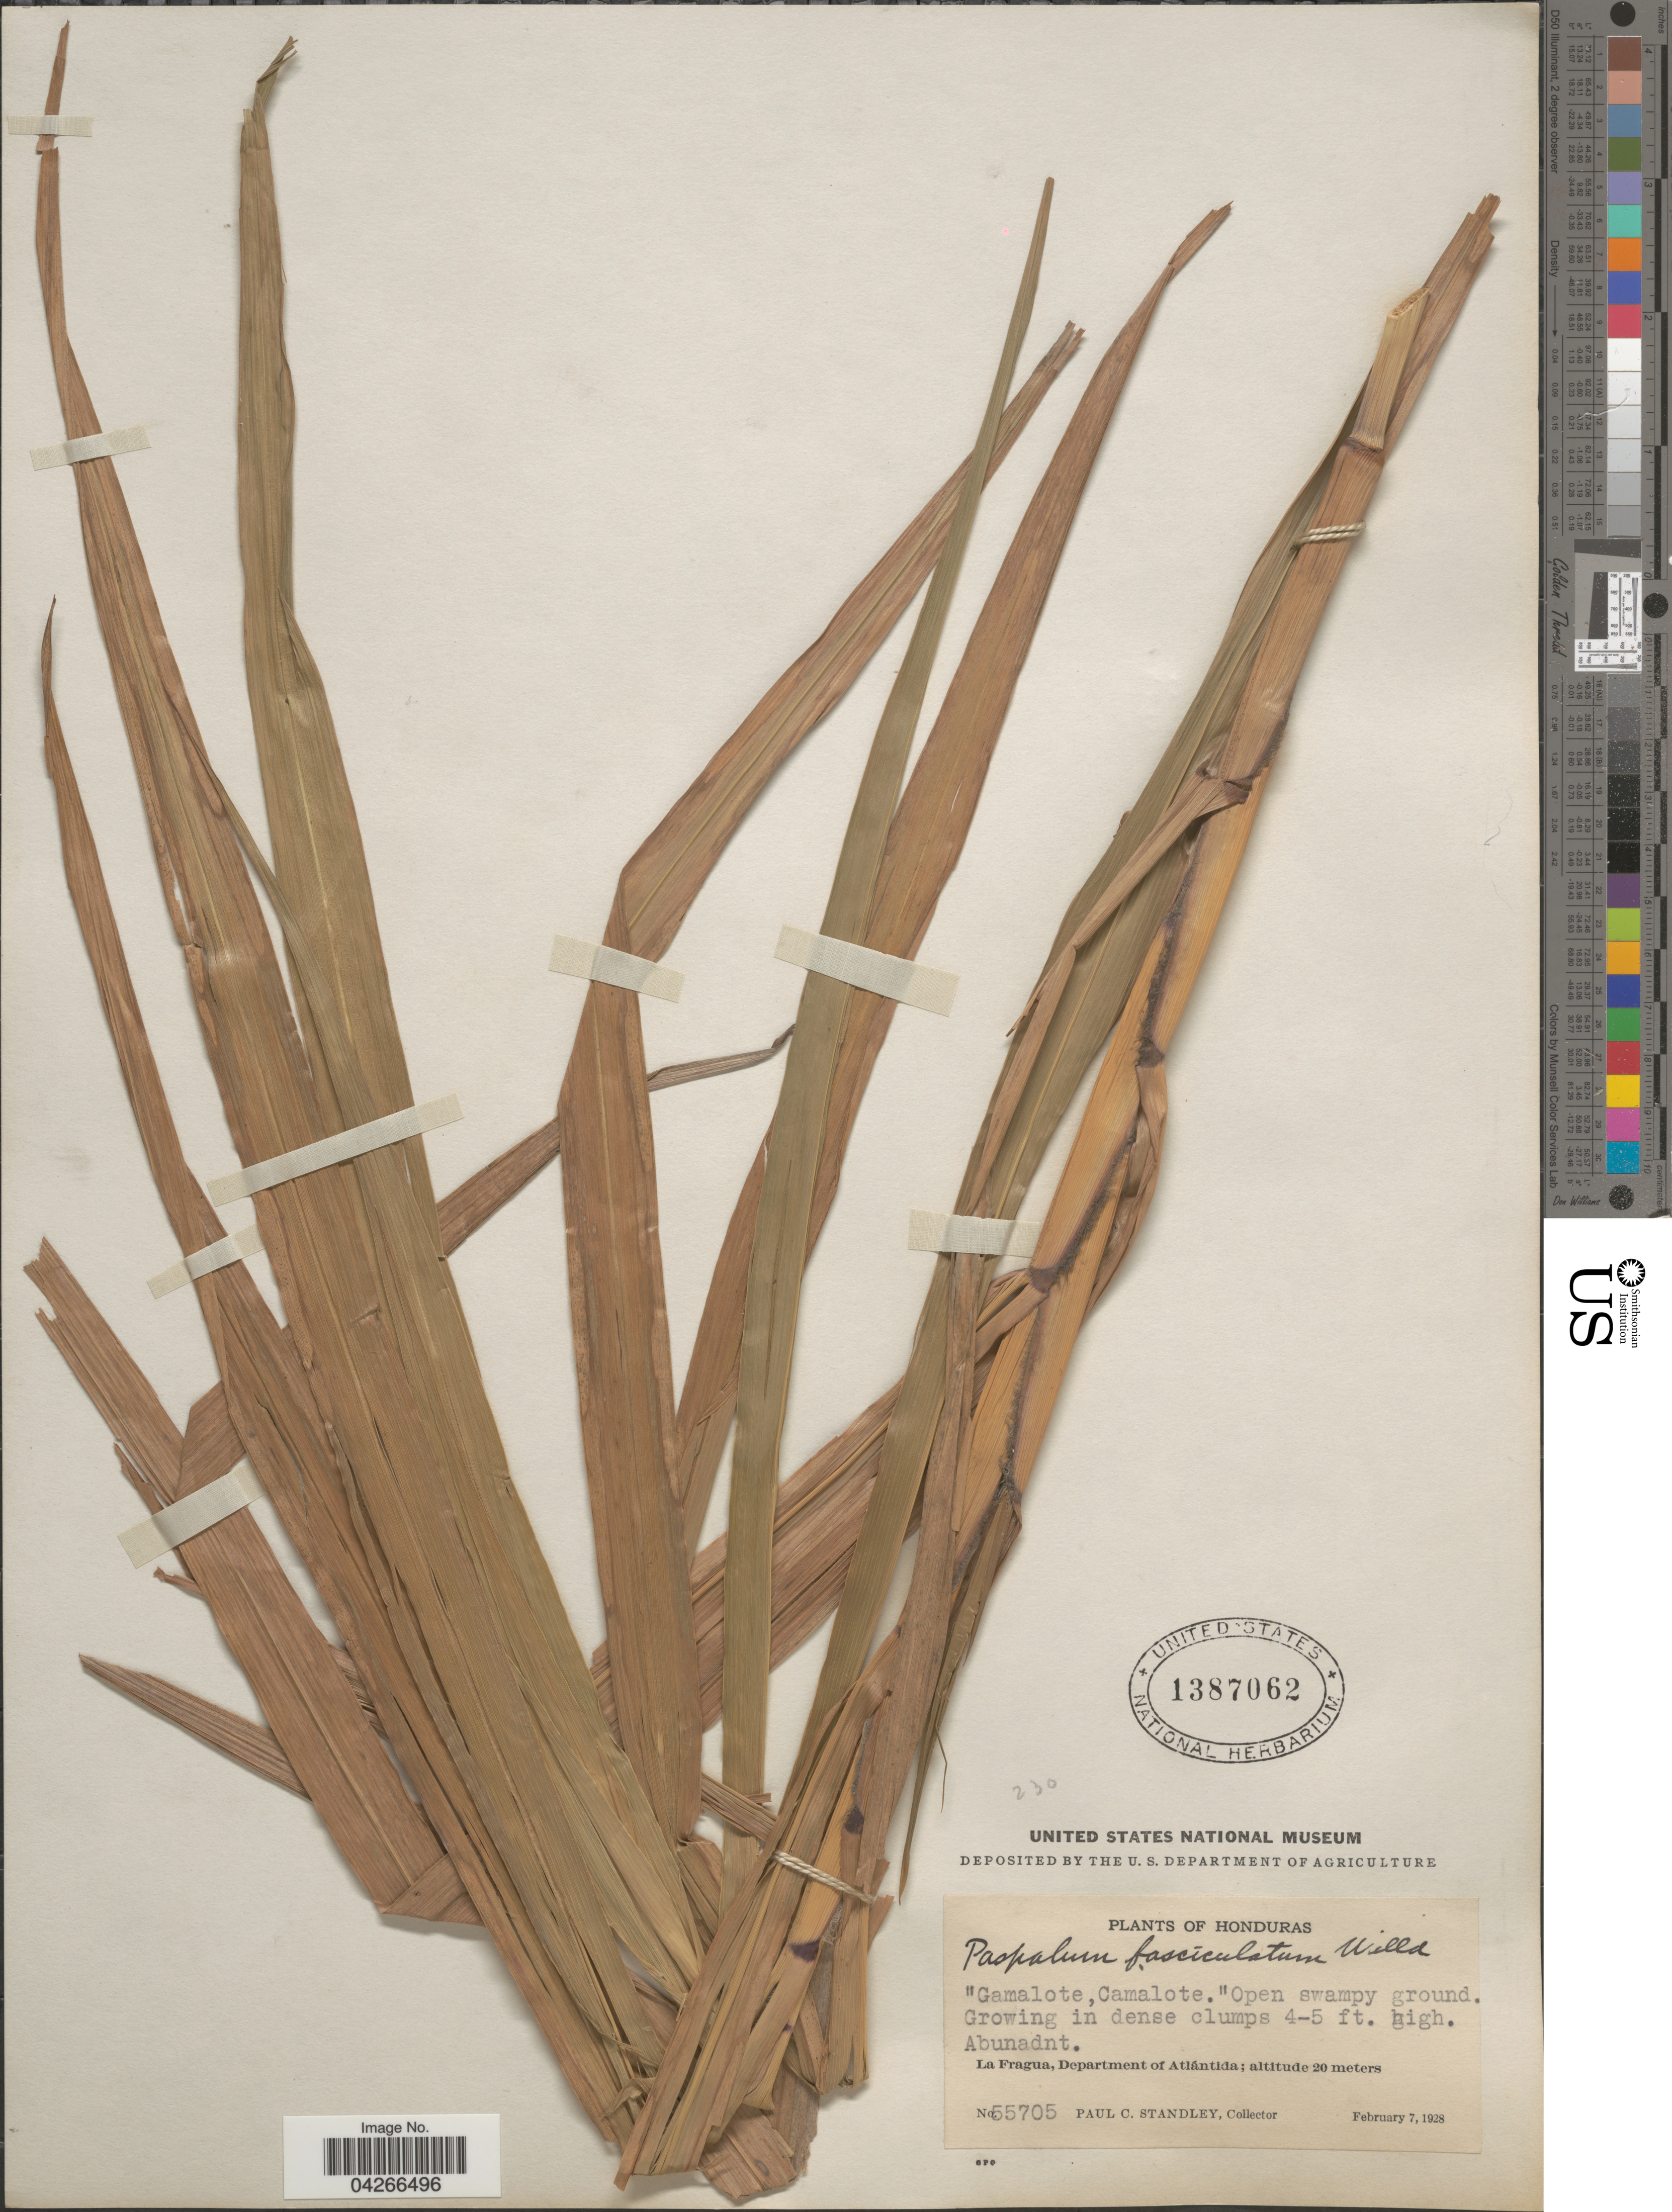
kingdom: Plantae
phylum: Tracheophyta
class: Liliopsida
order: Poales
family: Poaceae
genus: Paspalum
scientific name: Paspalum fasciculatum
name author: Willd. ex Flüggé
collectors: P. C. Standley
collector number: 55705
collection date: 1928-02-07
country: Honduras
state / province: Atlantida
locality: Open swampy ground. La Fragua, Department of Atlántida.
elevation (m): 20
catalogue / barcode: US 1387062